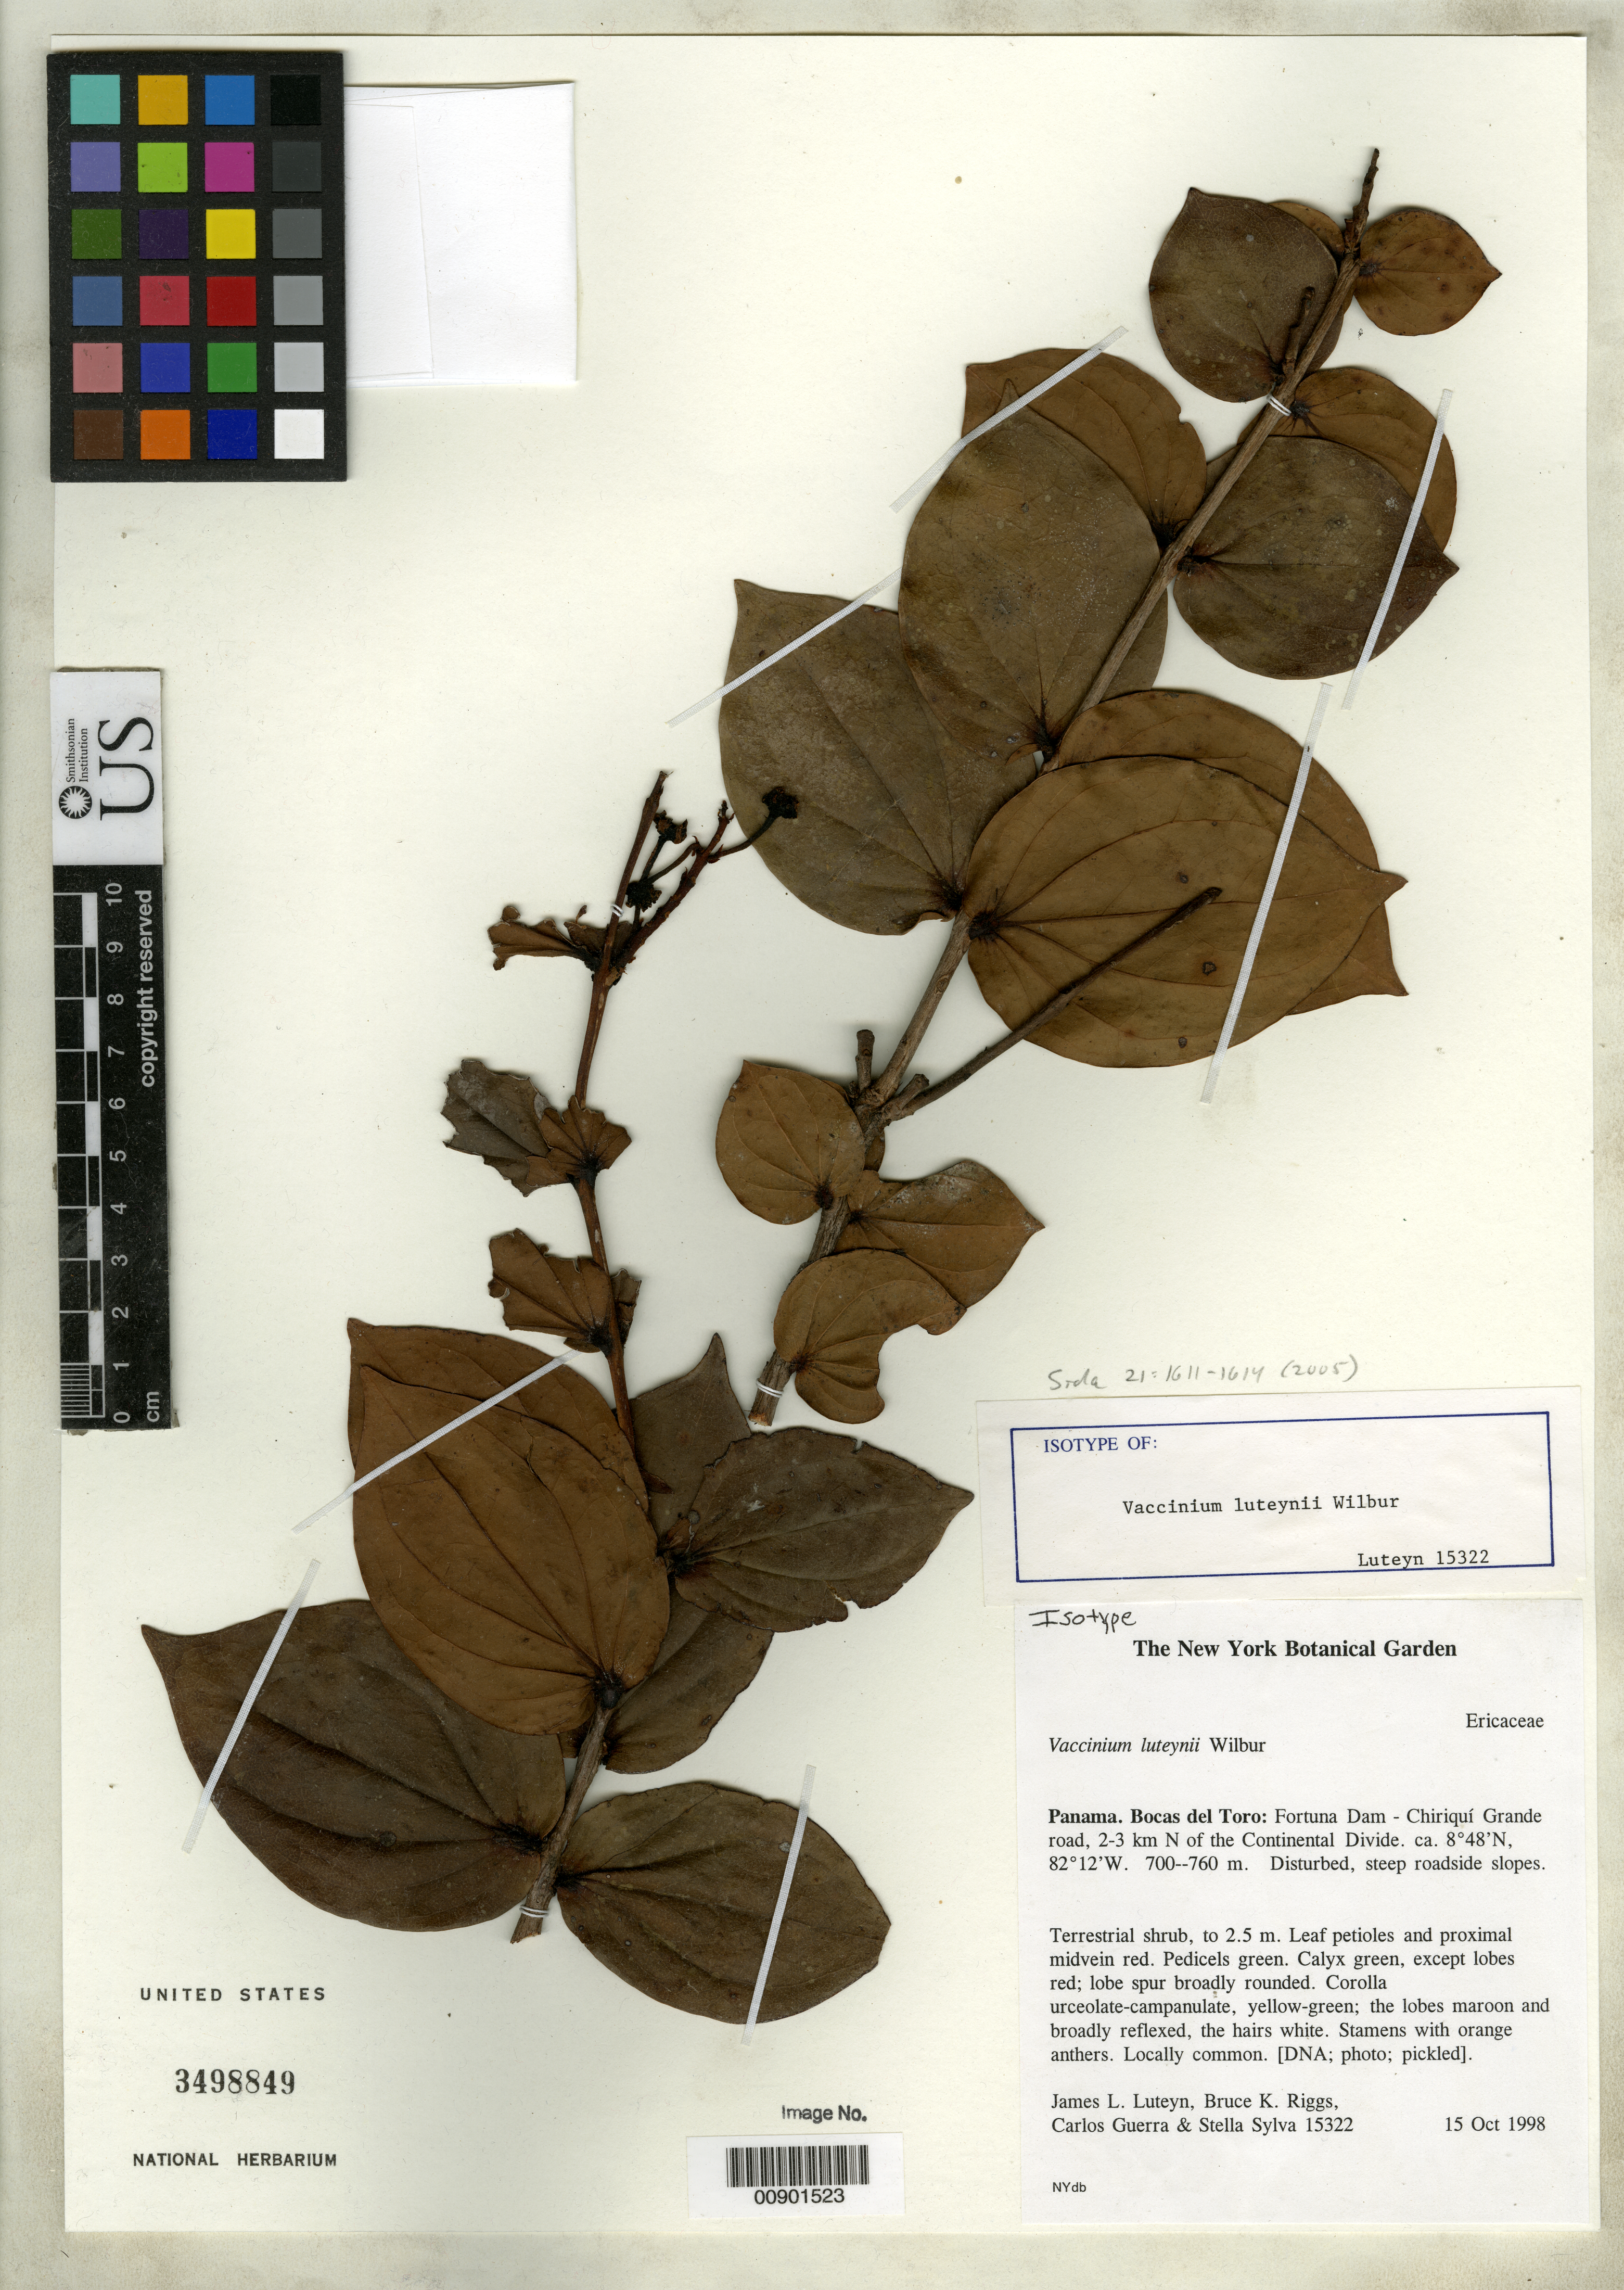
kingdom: Plantae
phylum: Tracheophyta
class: Magnoliopsida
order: Ericales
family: Ericaceae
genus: Vaccinium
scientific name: Vaccinium luteynii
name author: Wilbur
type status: Isotype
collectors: J. L. Luteyn, B. Riggs, C. Guerra & S. Sylva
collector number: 15322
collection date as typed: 15 Oct 1998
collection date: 1998-10-15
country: Panama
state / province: Bocas del Toro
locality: Bocas del Toro: Fortuna Dam - Chiriquí Grande road, 2-3 km N of the Continental Divide.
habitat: Disturbed, steep roadside slopes.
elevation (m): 700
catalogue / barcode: US 3498849